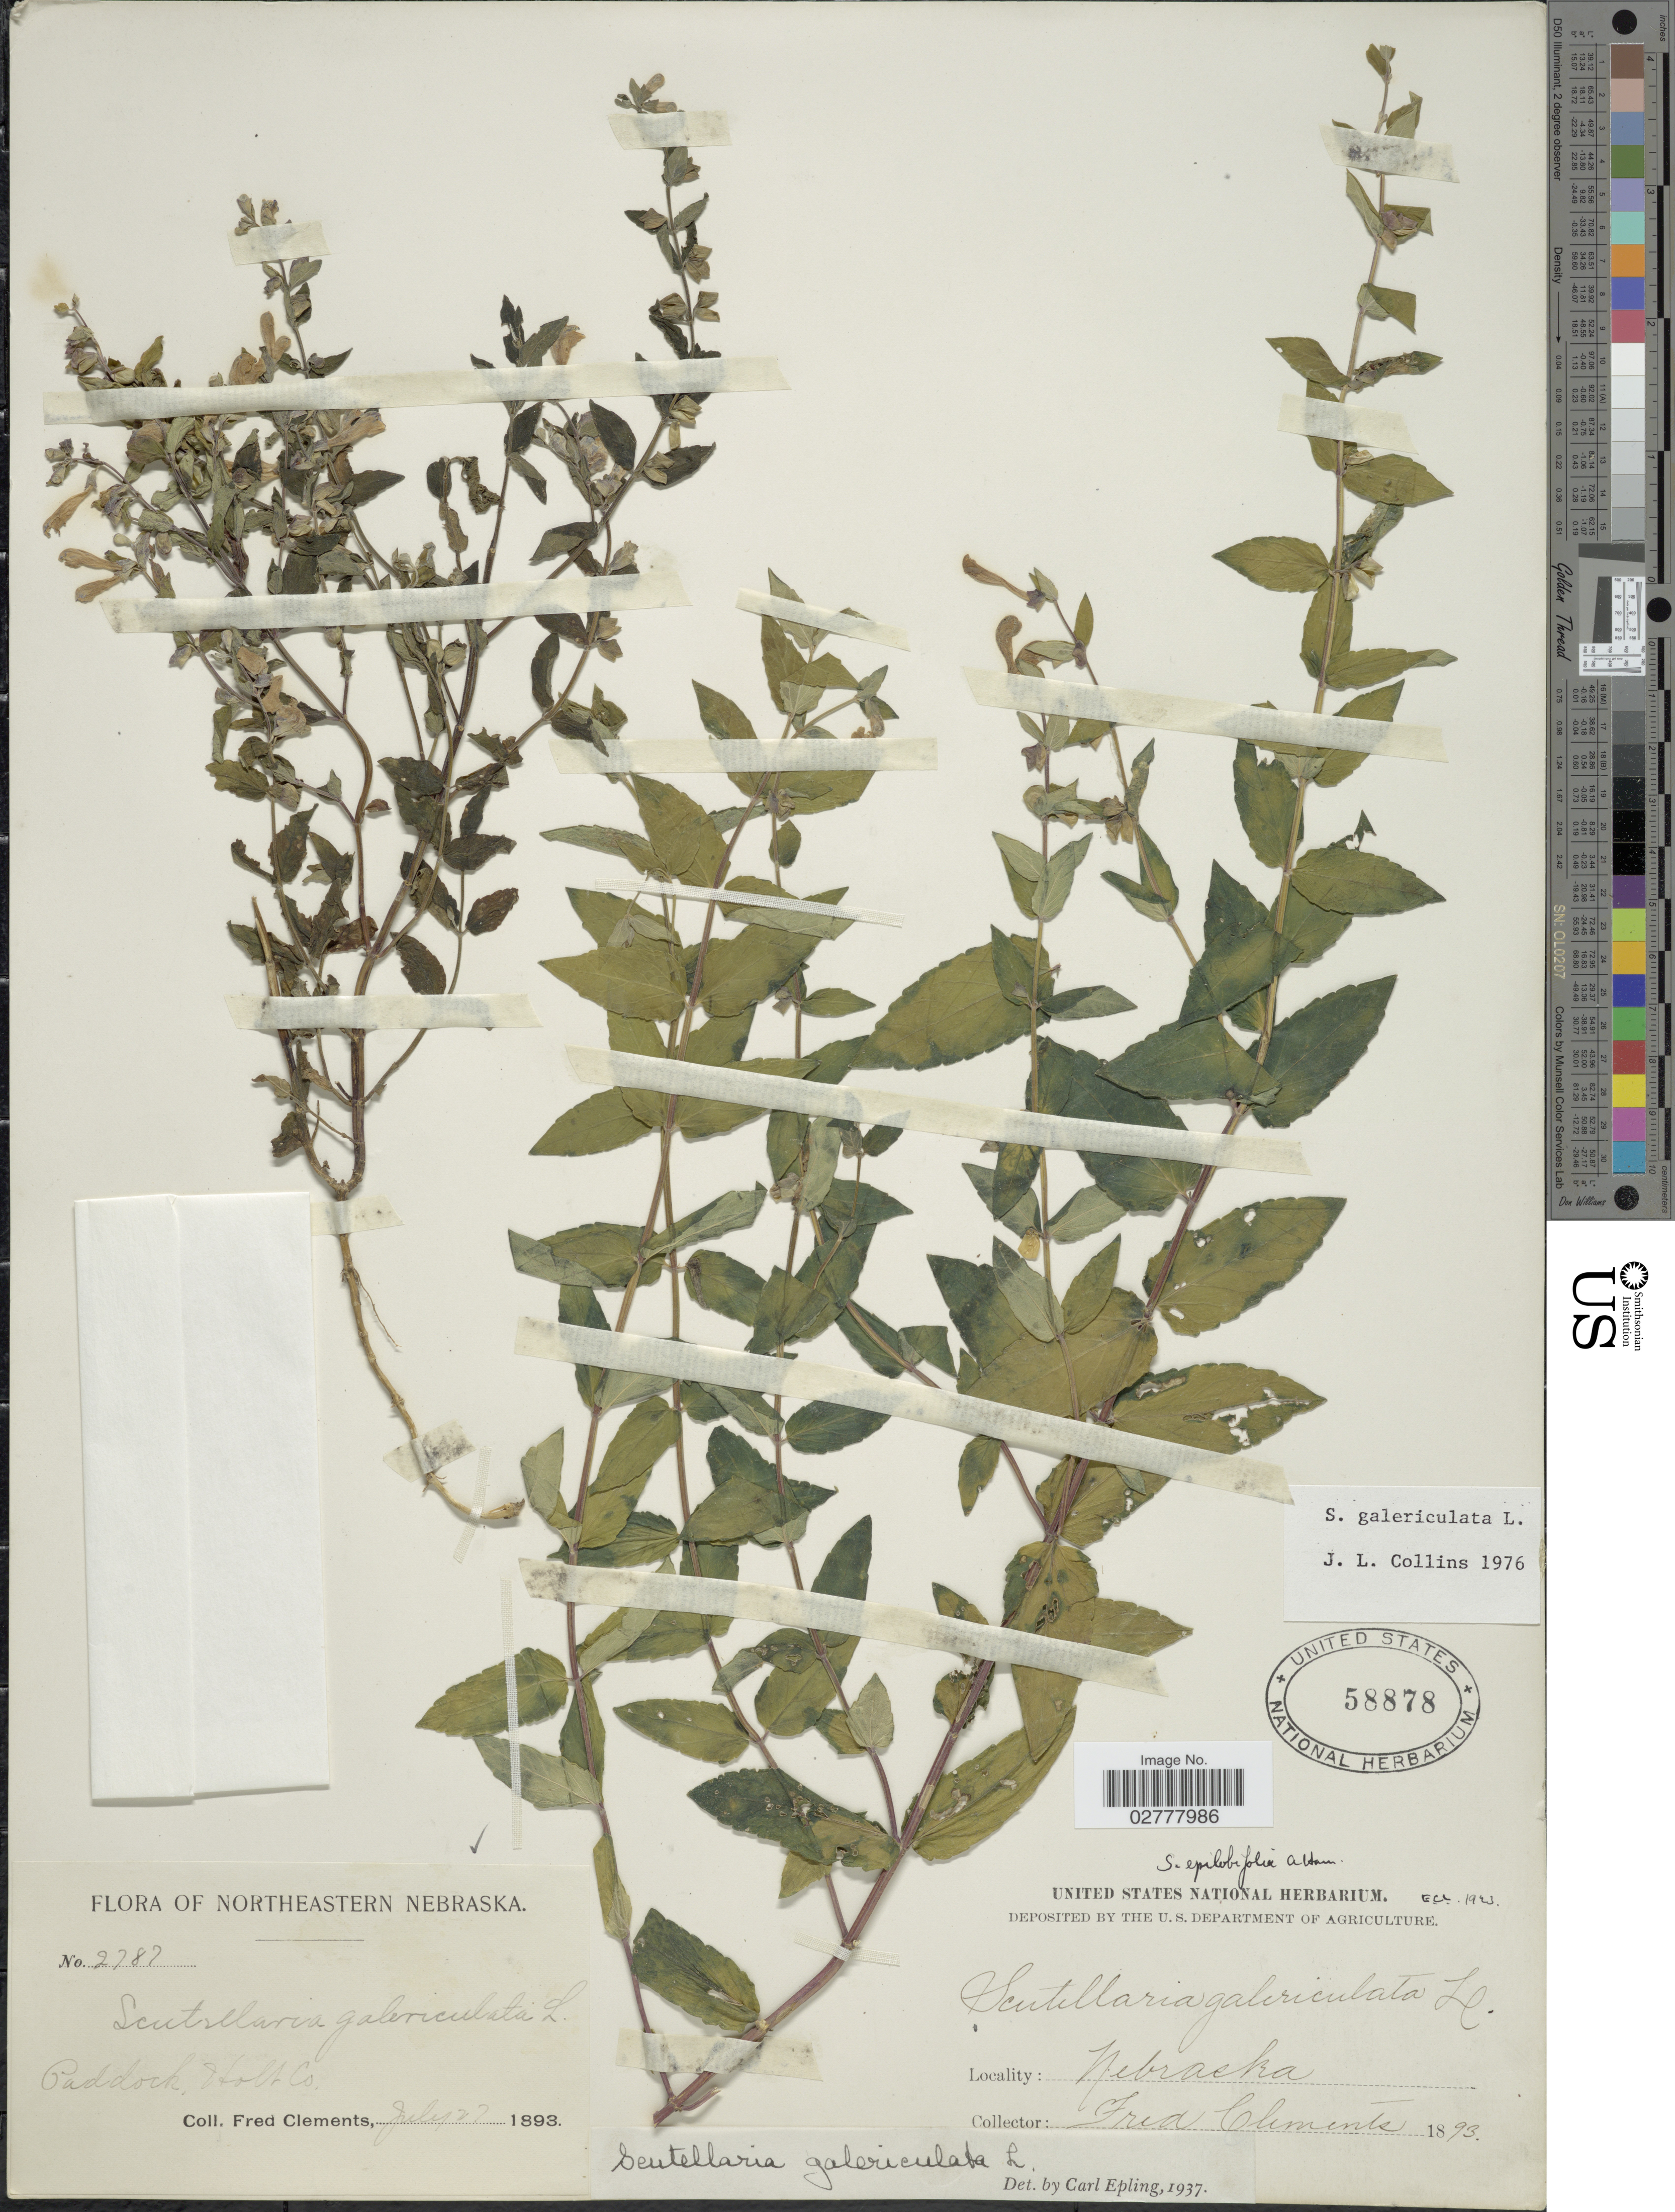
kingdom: Plantae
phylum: Tracheophyta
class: Magnoliopsida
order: Lamiales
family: Lamiaceae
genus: Scutellaria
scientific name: Scutellaria galericulata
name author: L.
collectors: F. Clements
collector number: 2787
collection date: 1893-07-27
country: United States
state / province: Nebraska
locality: Northeastern Nebraska. Paddock, Holt Co.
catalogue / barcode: US 58878